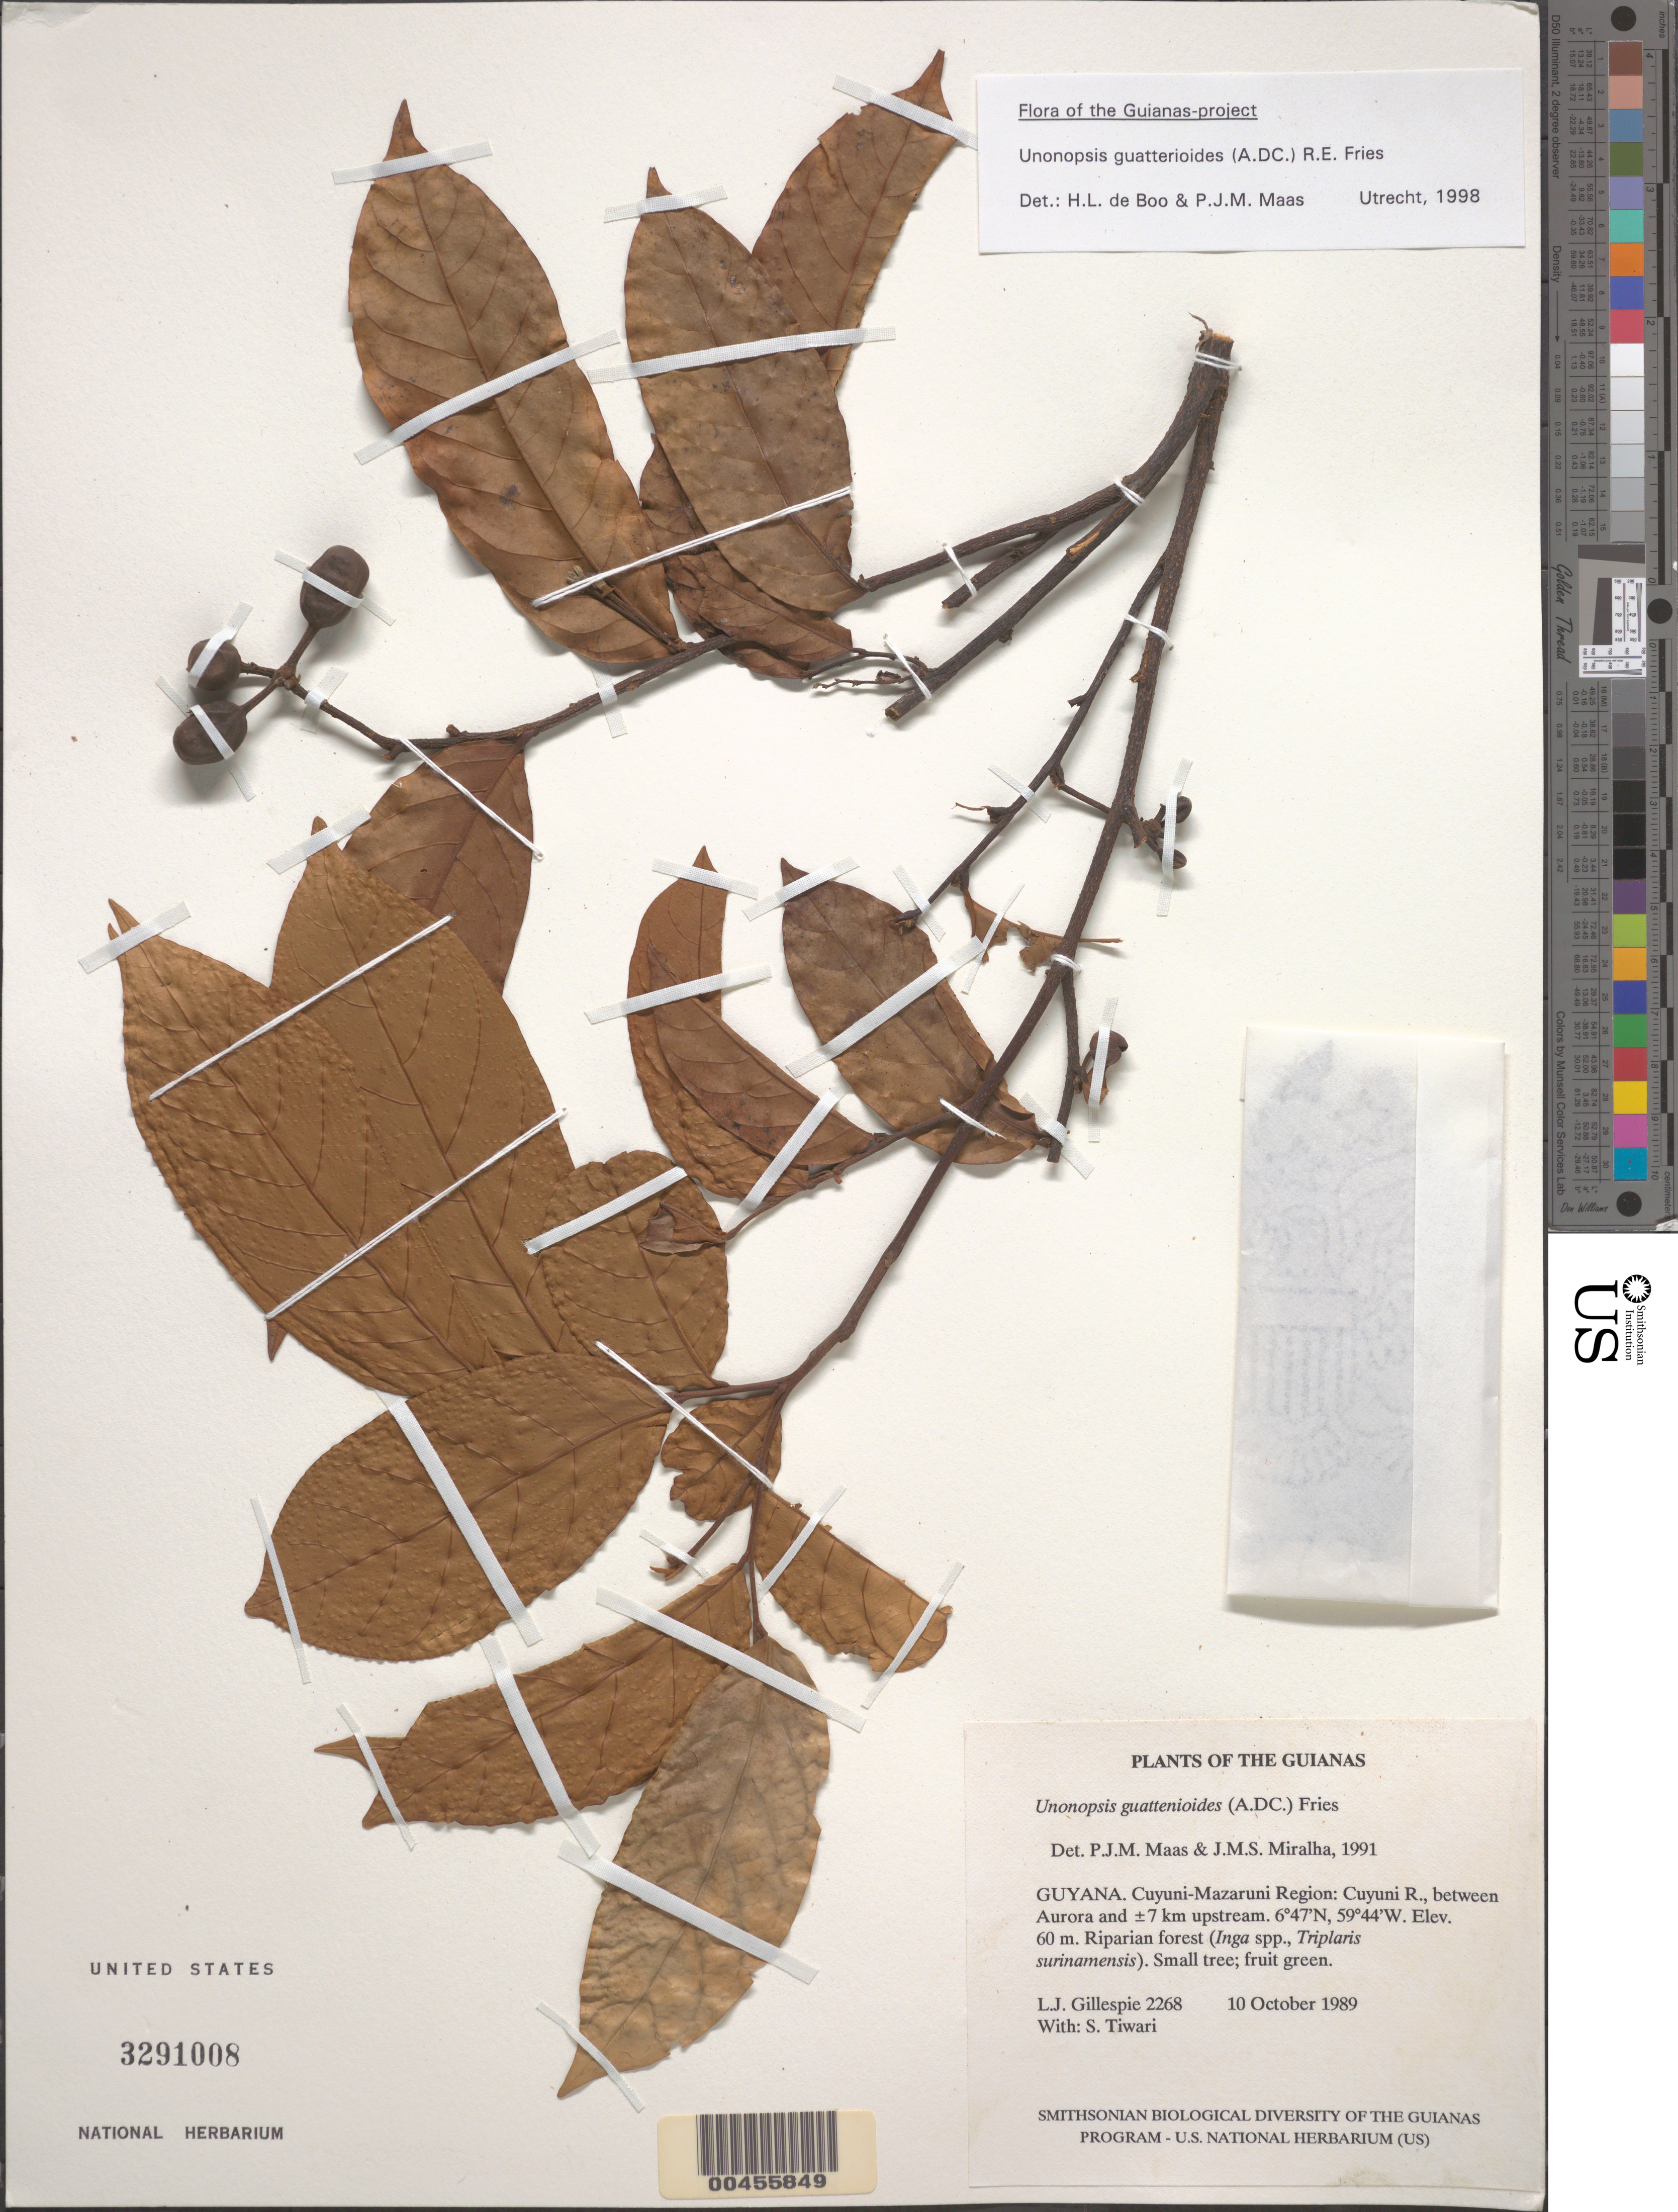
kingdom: Plantae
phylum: Tracheophyta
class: Magnoliopsida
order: Magnoliales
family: Annonaceae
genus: Unonopsis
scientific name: Unonopsis guatterioides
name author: (A. DC.) R.E. Fr.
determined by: Maas, P. J.; Miralha, J. M.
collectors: L. J. Gillespie & S. Tiwari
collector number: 2268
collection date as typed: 10 October 1989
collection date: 1989-10-10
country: Guyana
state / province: Cuyuni-Mazaruni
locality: Cuyuni R., between Aurora and ±7 km upstream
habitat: Riparian forest (Inga spp., Triplaris surinamensis)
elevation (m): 60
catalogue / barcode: US 3291008